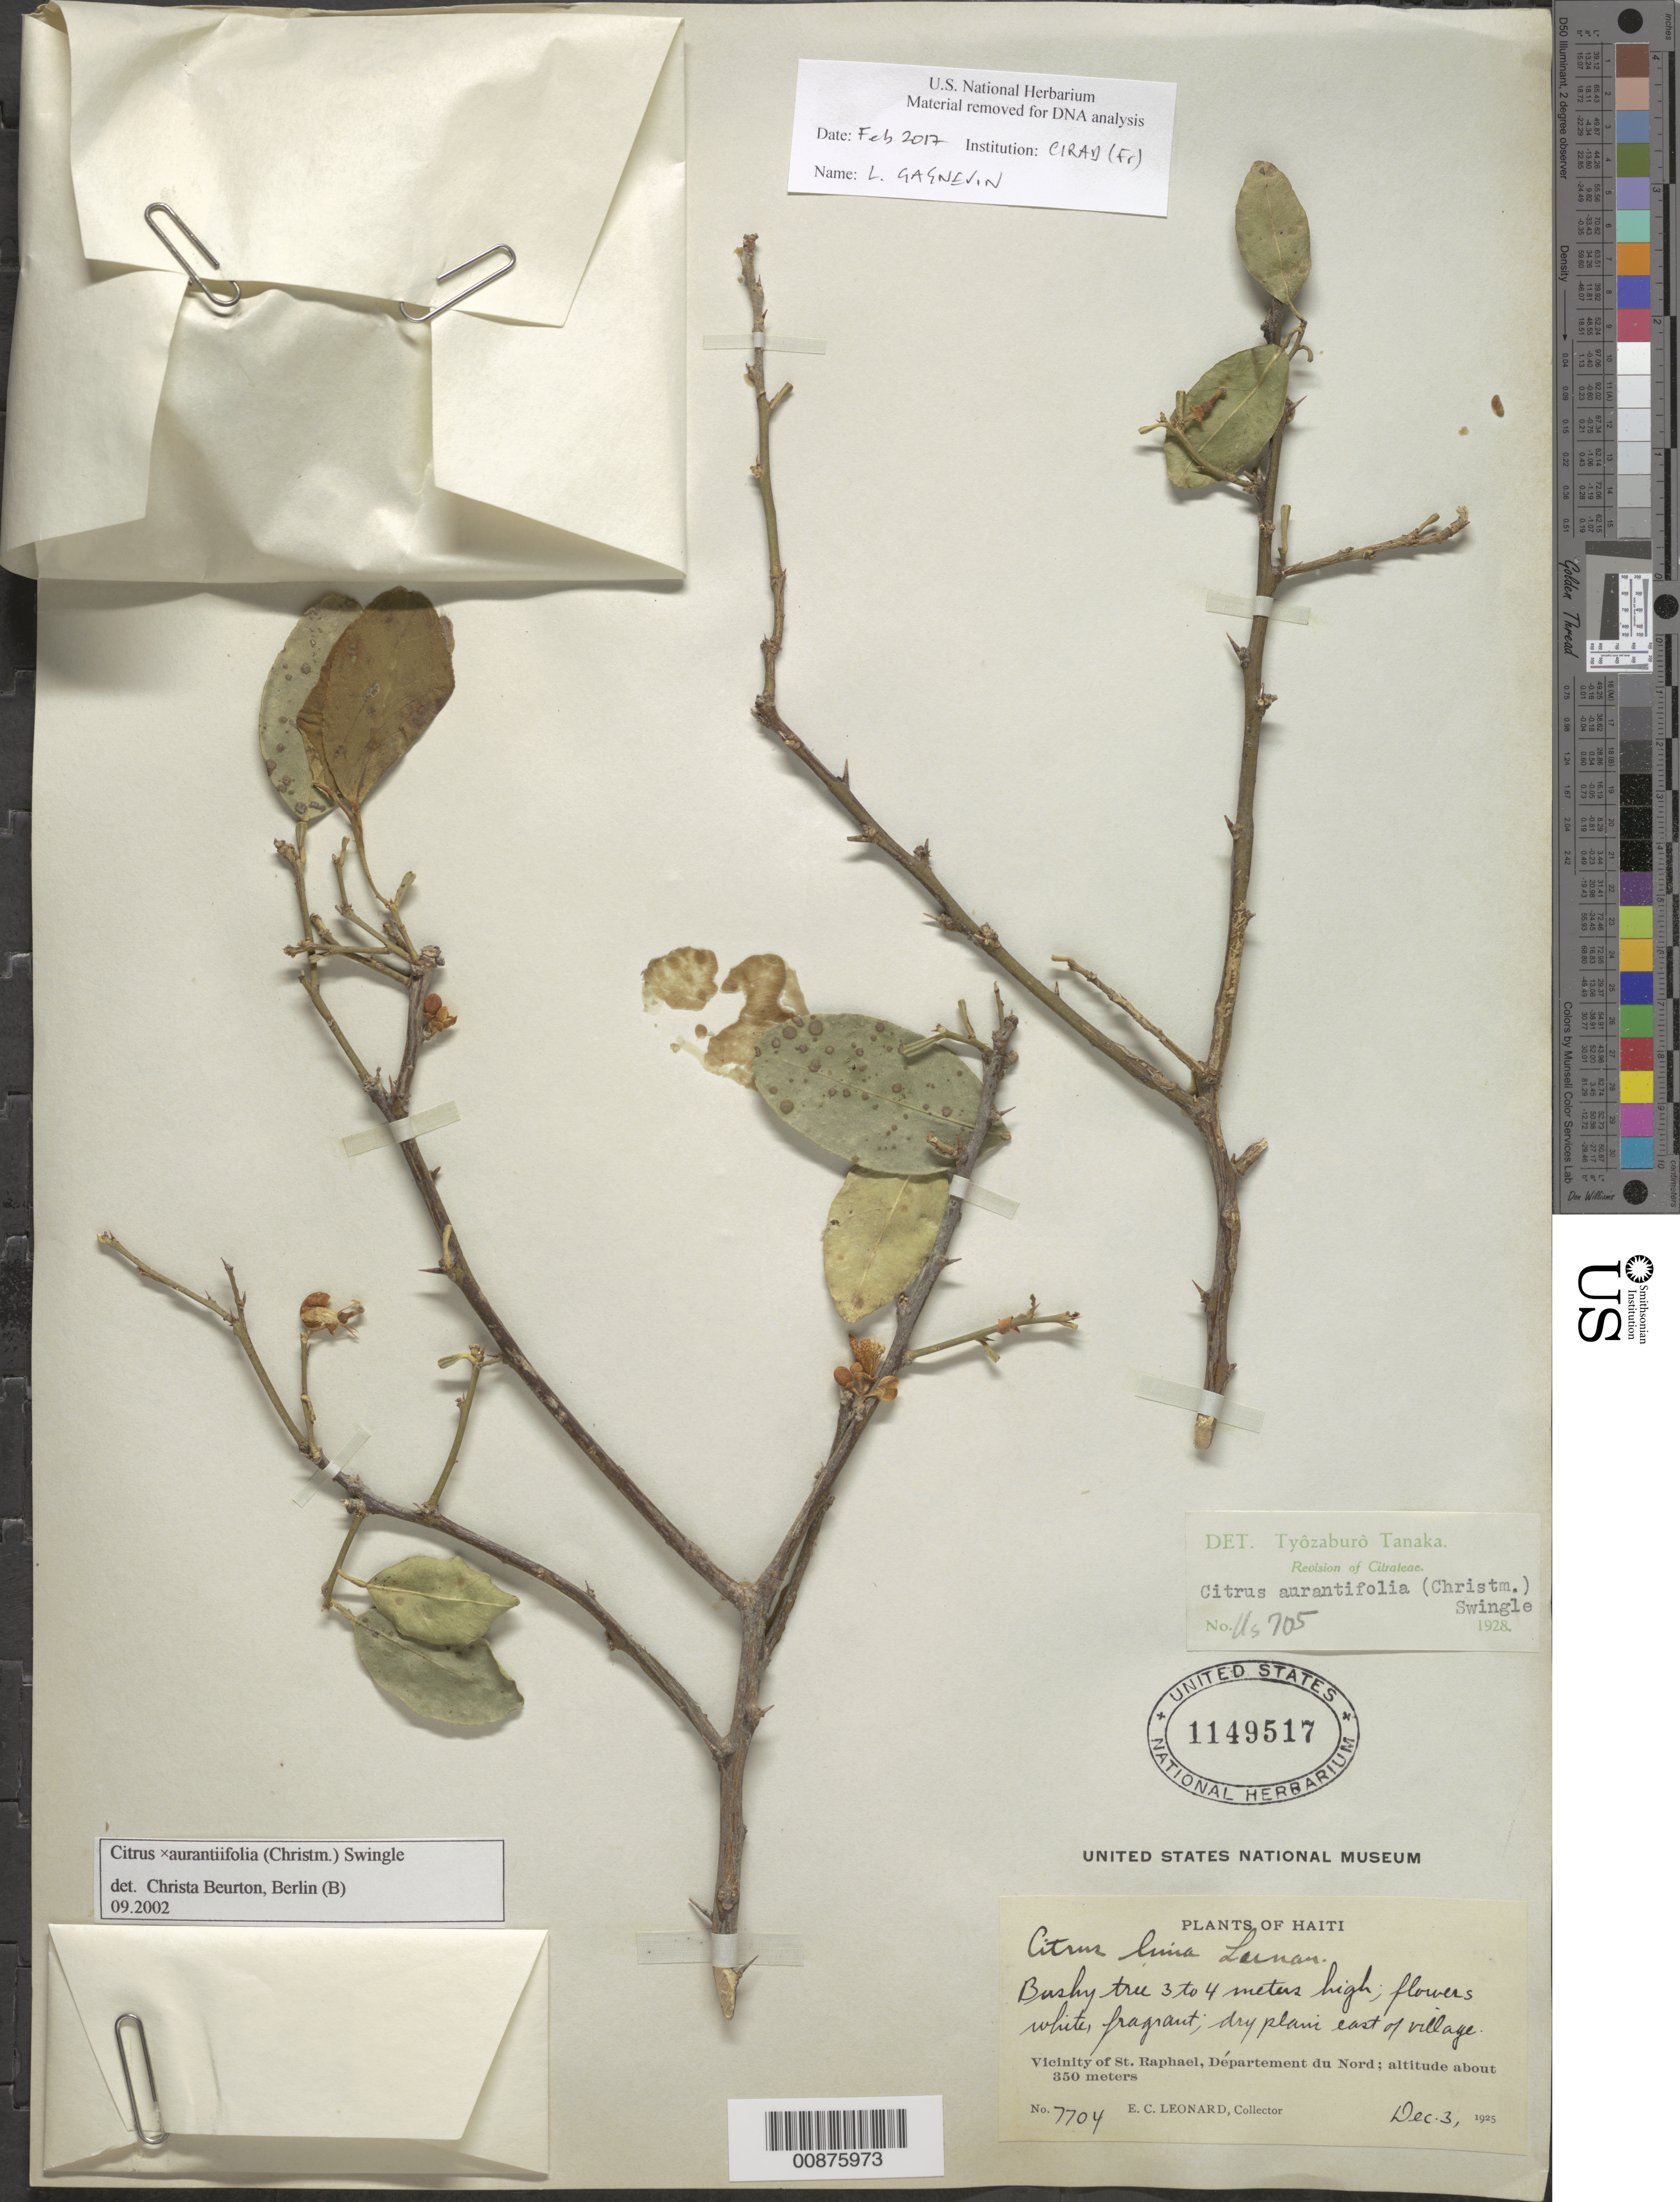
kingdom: Plantae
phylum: Tracheophyta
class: Magnoliopsida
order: Sapindales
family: Rutaceae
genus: Citrus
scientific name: Citrus maxima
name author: (Burm.) Merr.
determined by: Beurton, C.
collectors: E. C. Leonard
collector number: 7704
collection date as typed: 03 Dec 1925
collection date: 1925-12-03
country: Haiti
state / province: Nord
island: Hispaniola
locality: Vicinity of St. Raphael, E of village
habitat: Dry plain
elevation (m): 350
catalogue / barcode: US 1149517